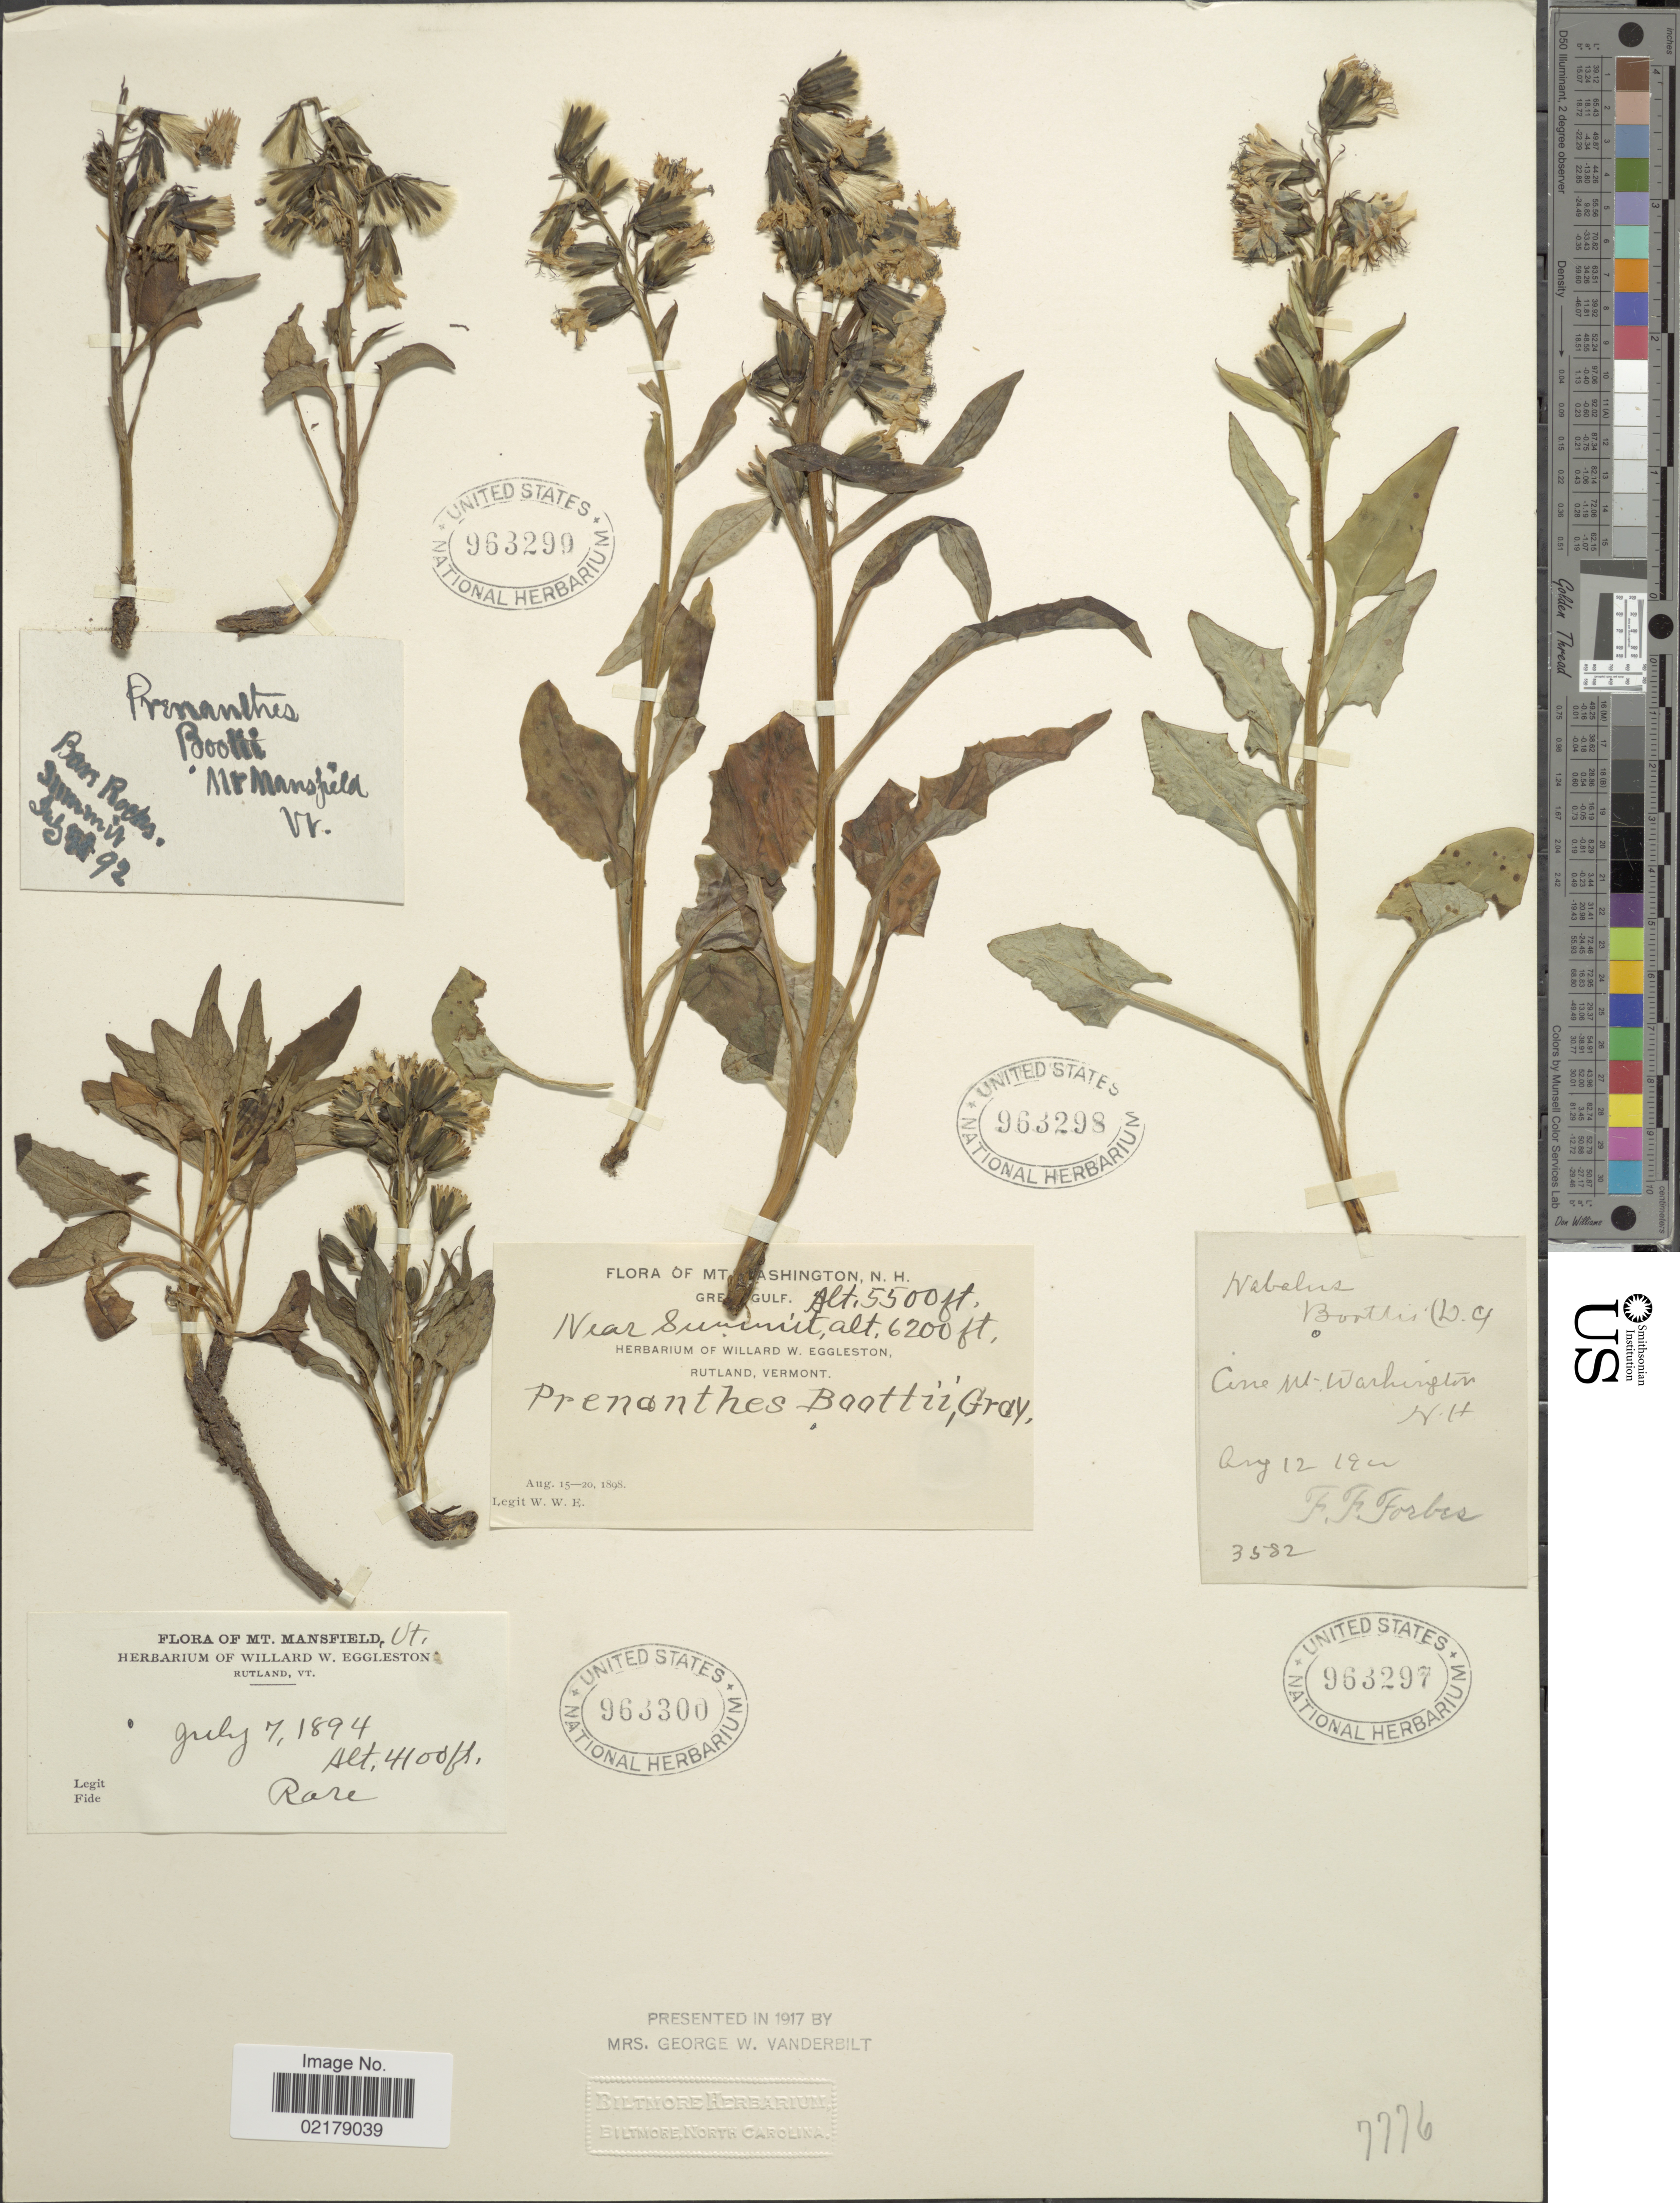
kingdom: Plantae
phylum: Tracheophyta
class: Magnoliopsida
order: Asterales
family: Asteraceae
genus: Prenanthes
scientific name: Prenanthes boottii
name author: (DC.) A. Gray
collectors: W. W. Eggleston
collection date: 1894-07-07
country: United States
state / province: Vermont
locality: Mt. Mansfield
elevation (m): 1250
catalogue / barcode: US 963300